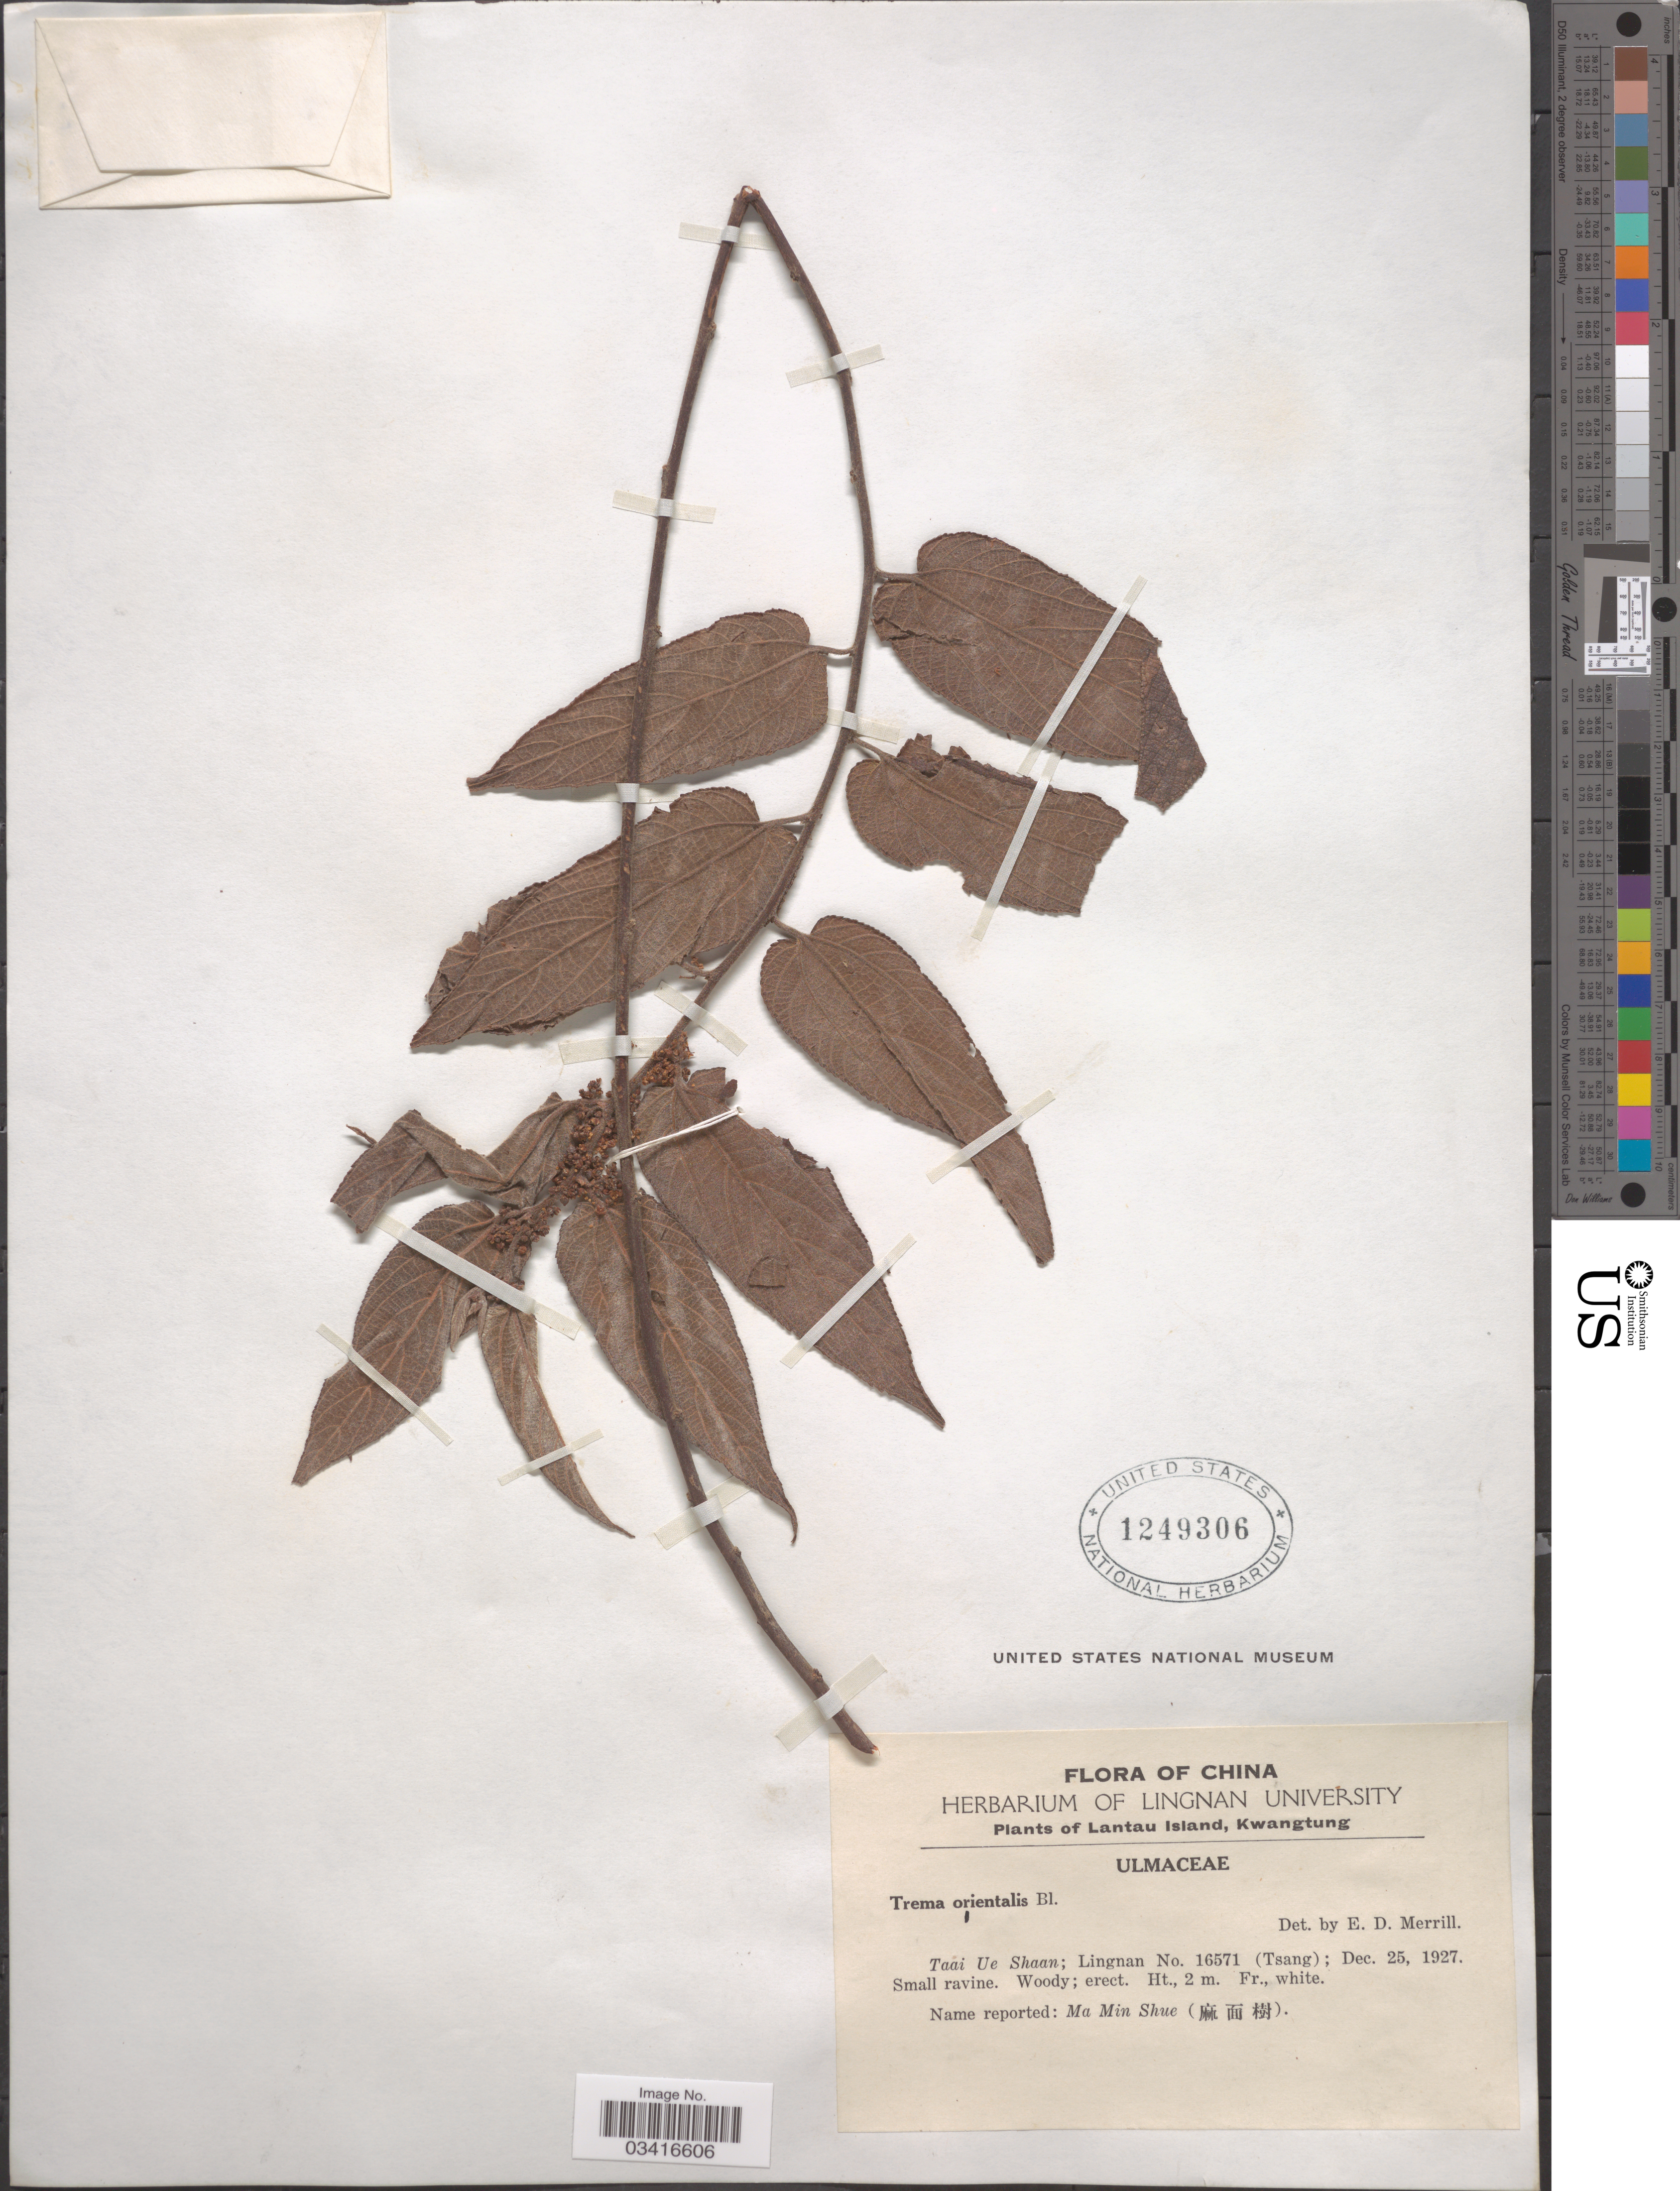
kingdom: Plantae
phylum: Tracheophyta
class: Magnoliopsida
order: Rosales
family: Cannabaceae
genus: Trema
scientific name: Trema orientale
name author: (L.) Blume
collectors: Lingnan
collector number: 16571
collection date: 1927-12-25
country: China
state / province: Guangdong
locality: Kwangtung. Taai Ue Shaan.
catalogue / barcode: US 1249306